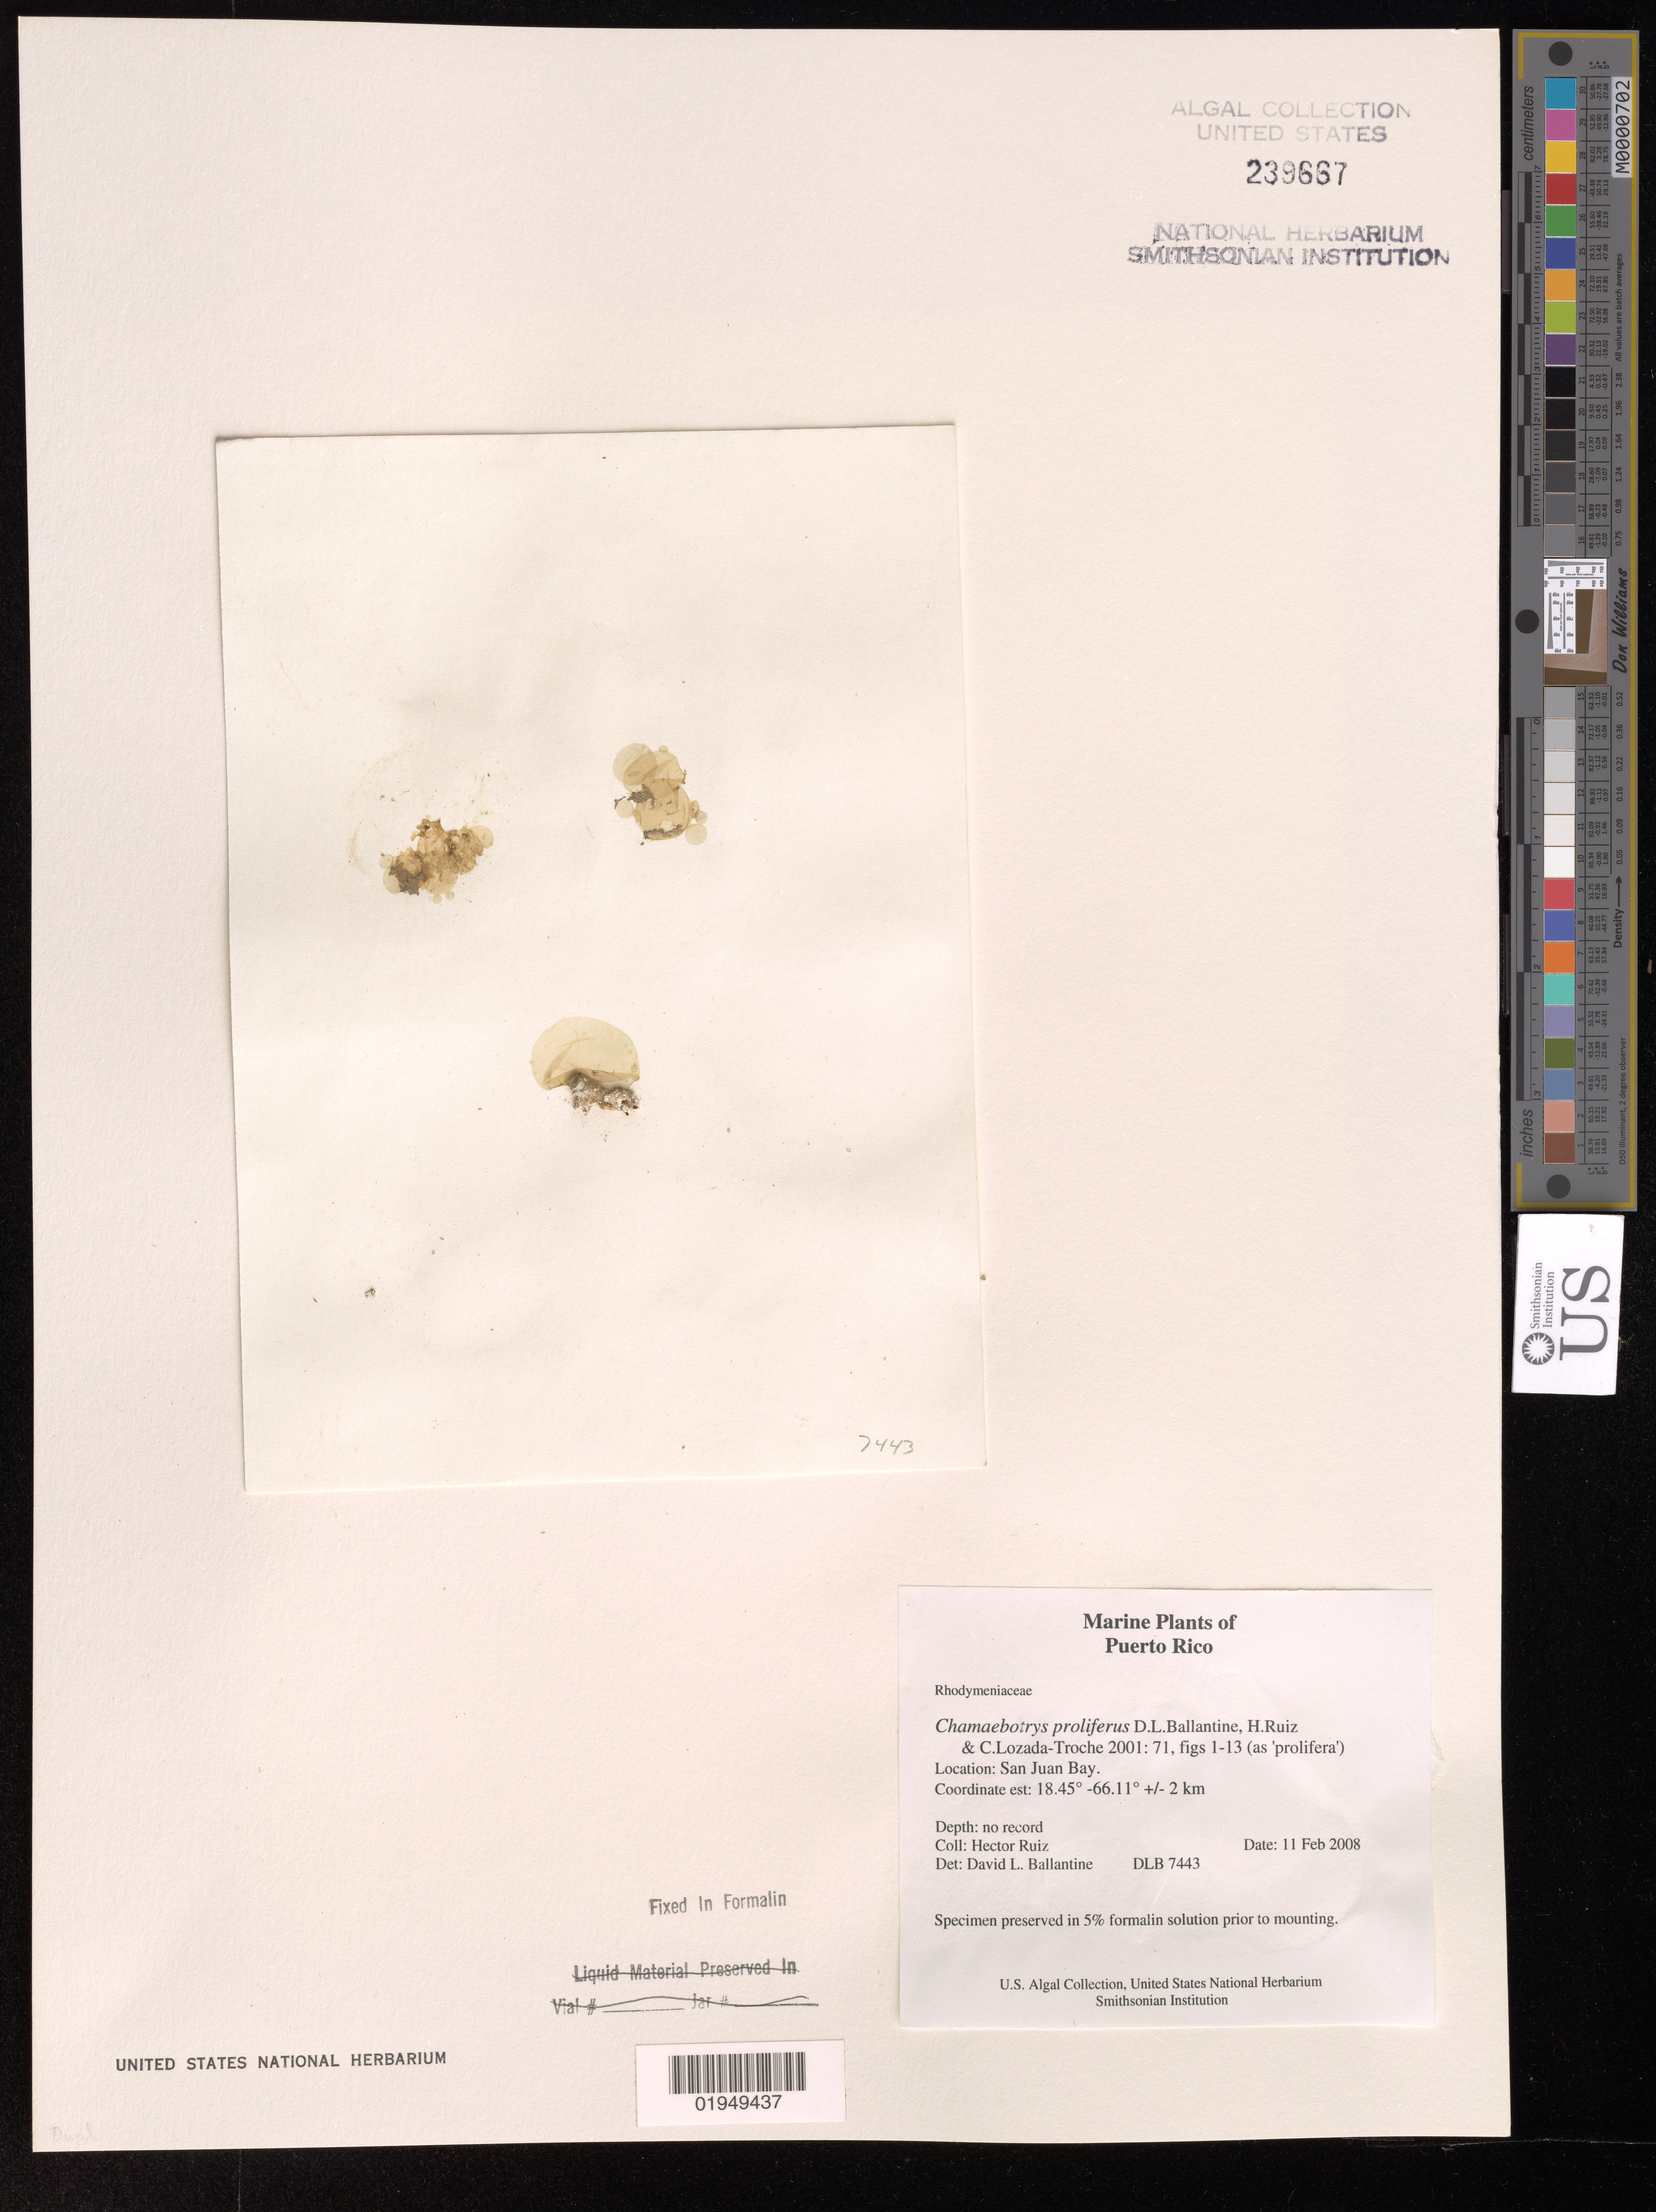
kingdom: Plantae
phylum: Rhodophyta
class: Florideophyceae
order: Rhodymeniales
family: Rhodymeniaceae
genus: Chamaebotrys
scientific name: Chamaebotrys prolifera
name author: D.L. Ballant. et al.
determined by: Ballentine, D. L.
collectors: H. Ruiz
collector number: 7443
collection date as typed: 11 Feb 2008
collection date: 2008-02-11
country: Puerto Rico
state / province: San Juan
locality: San Juan Bay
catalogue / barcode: US 239667